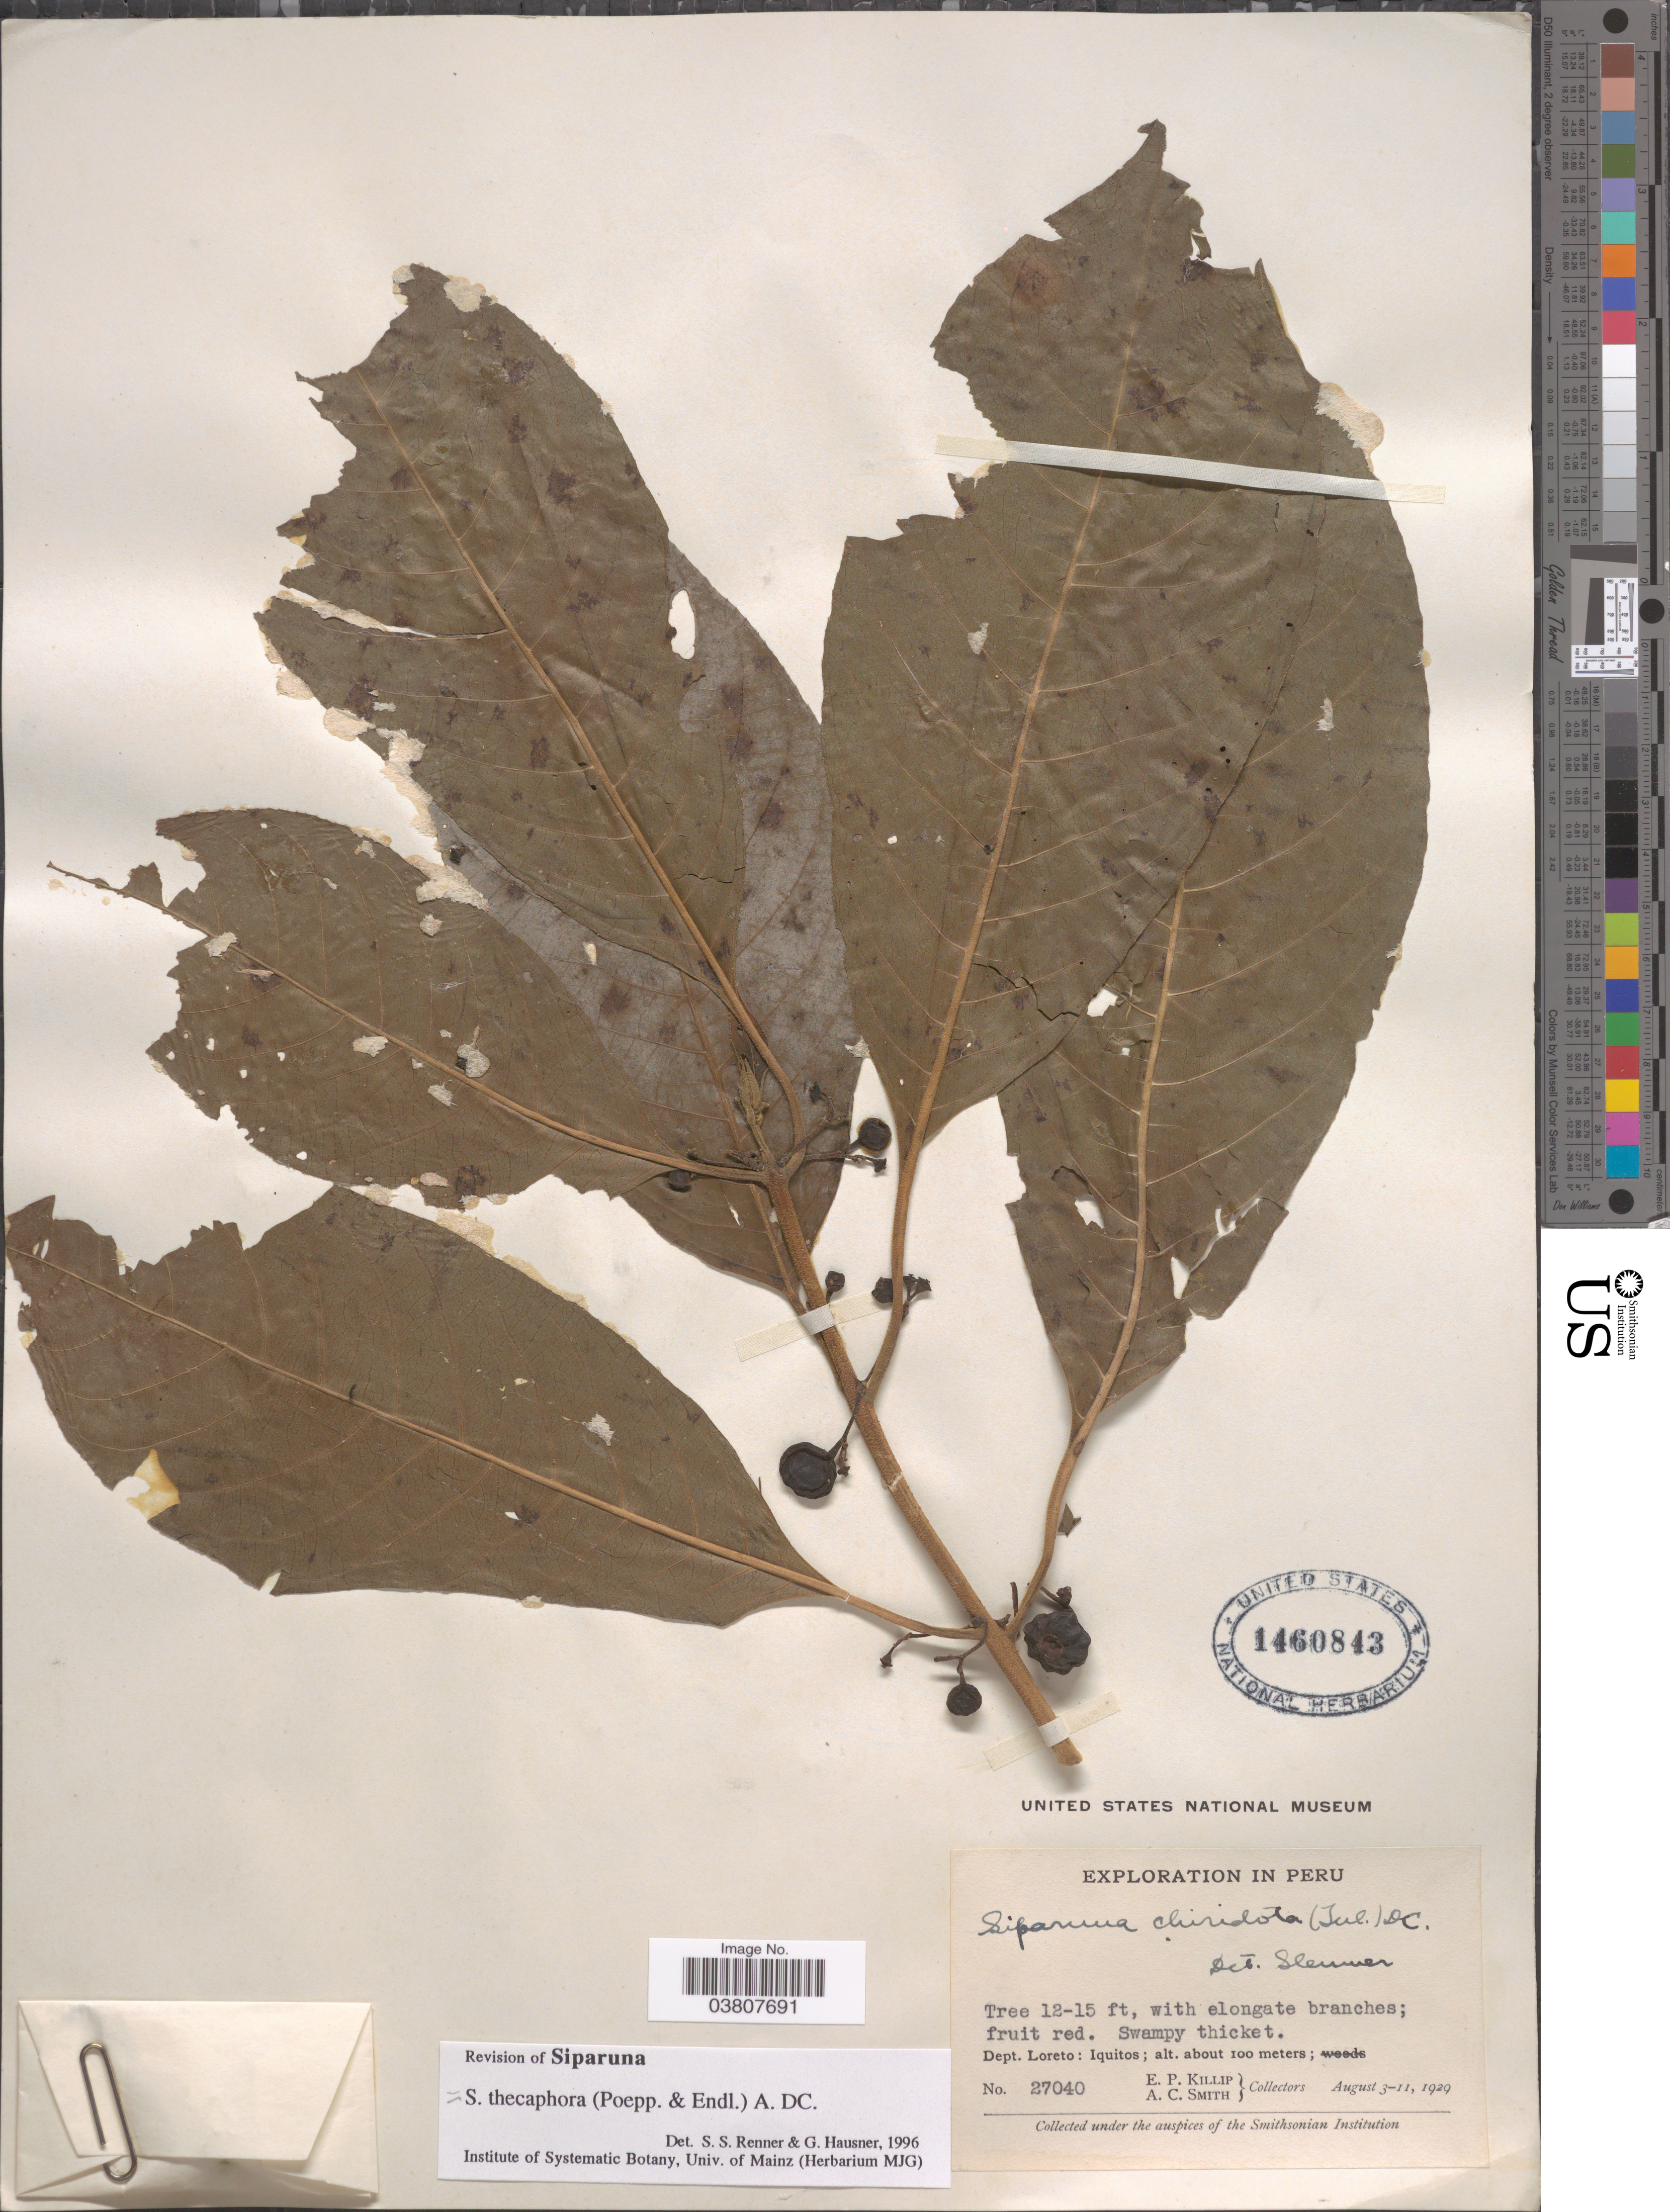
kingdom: Plantae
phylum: Tracheophyta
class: Magnoliopsida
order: Laurales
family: Siparunaceae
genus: Siparuna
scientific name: Siparuna thecaphora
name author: (Poepp. & Endl.) A. DC.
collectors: E. P. Killip & A. C. Smith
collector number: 27040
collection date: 1929-08-03/1929-08-11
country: Peru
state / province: Loreto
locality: Dept. Loreto: Iquitos. Swampy thicket.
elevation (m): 100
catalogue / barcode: US 1460843